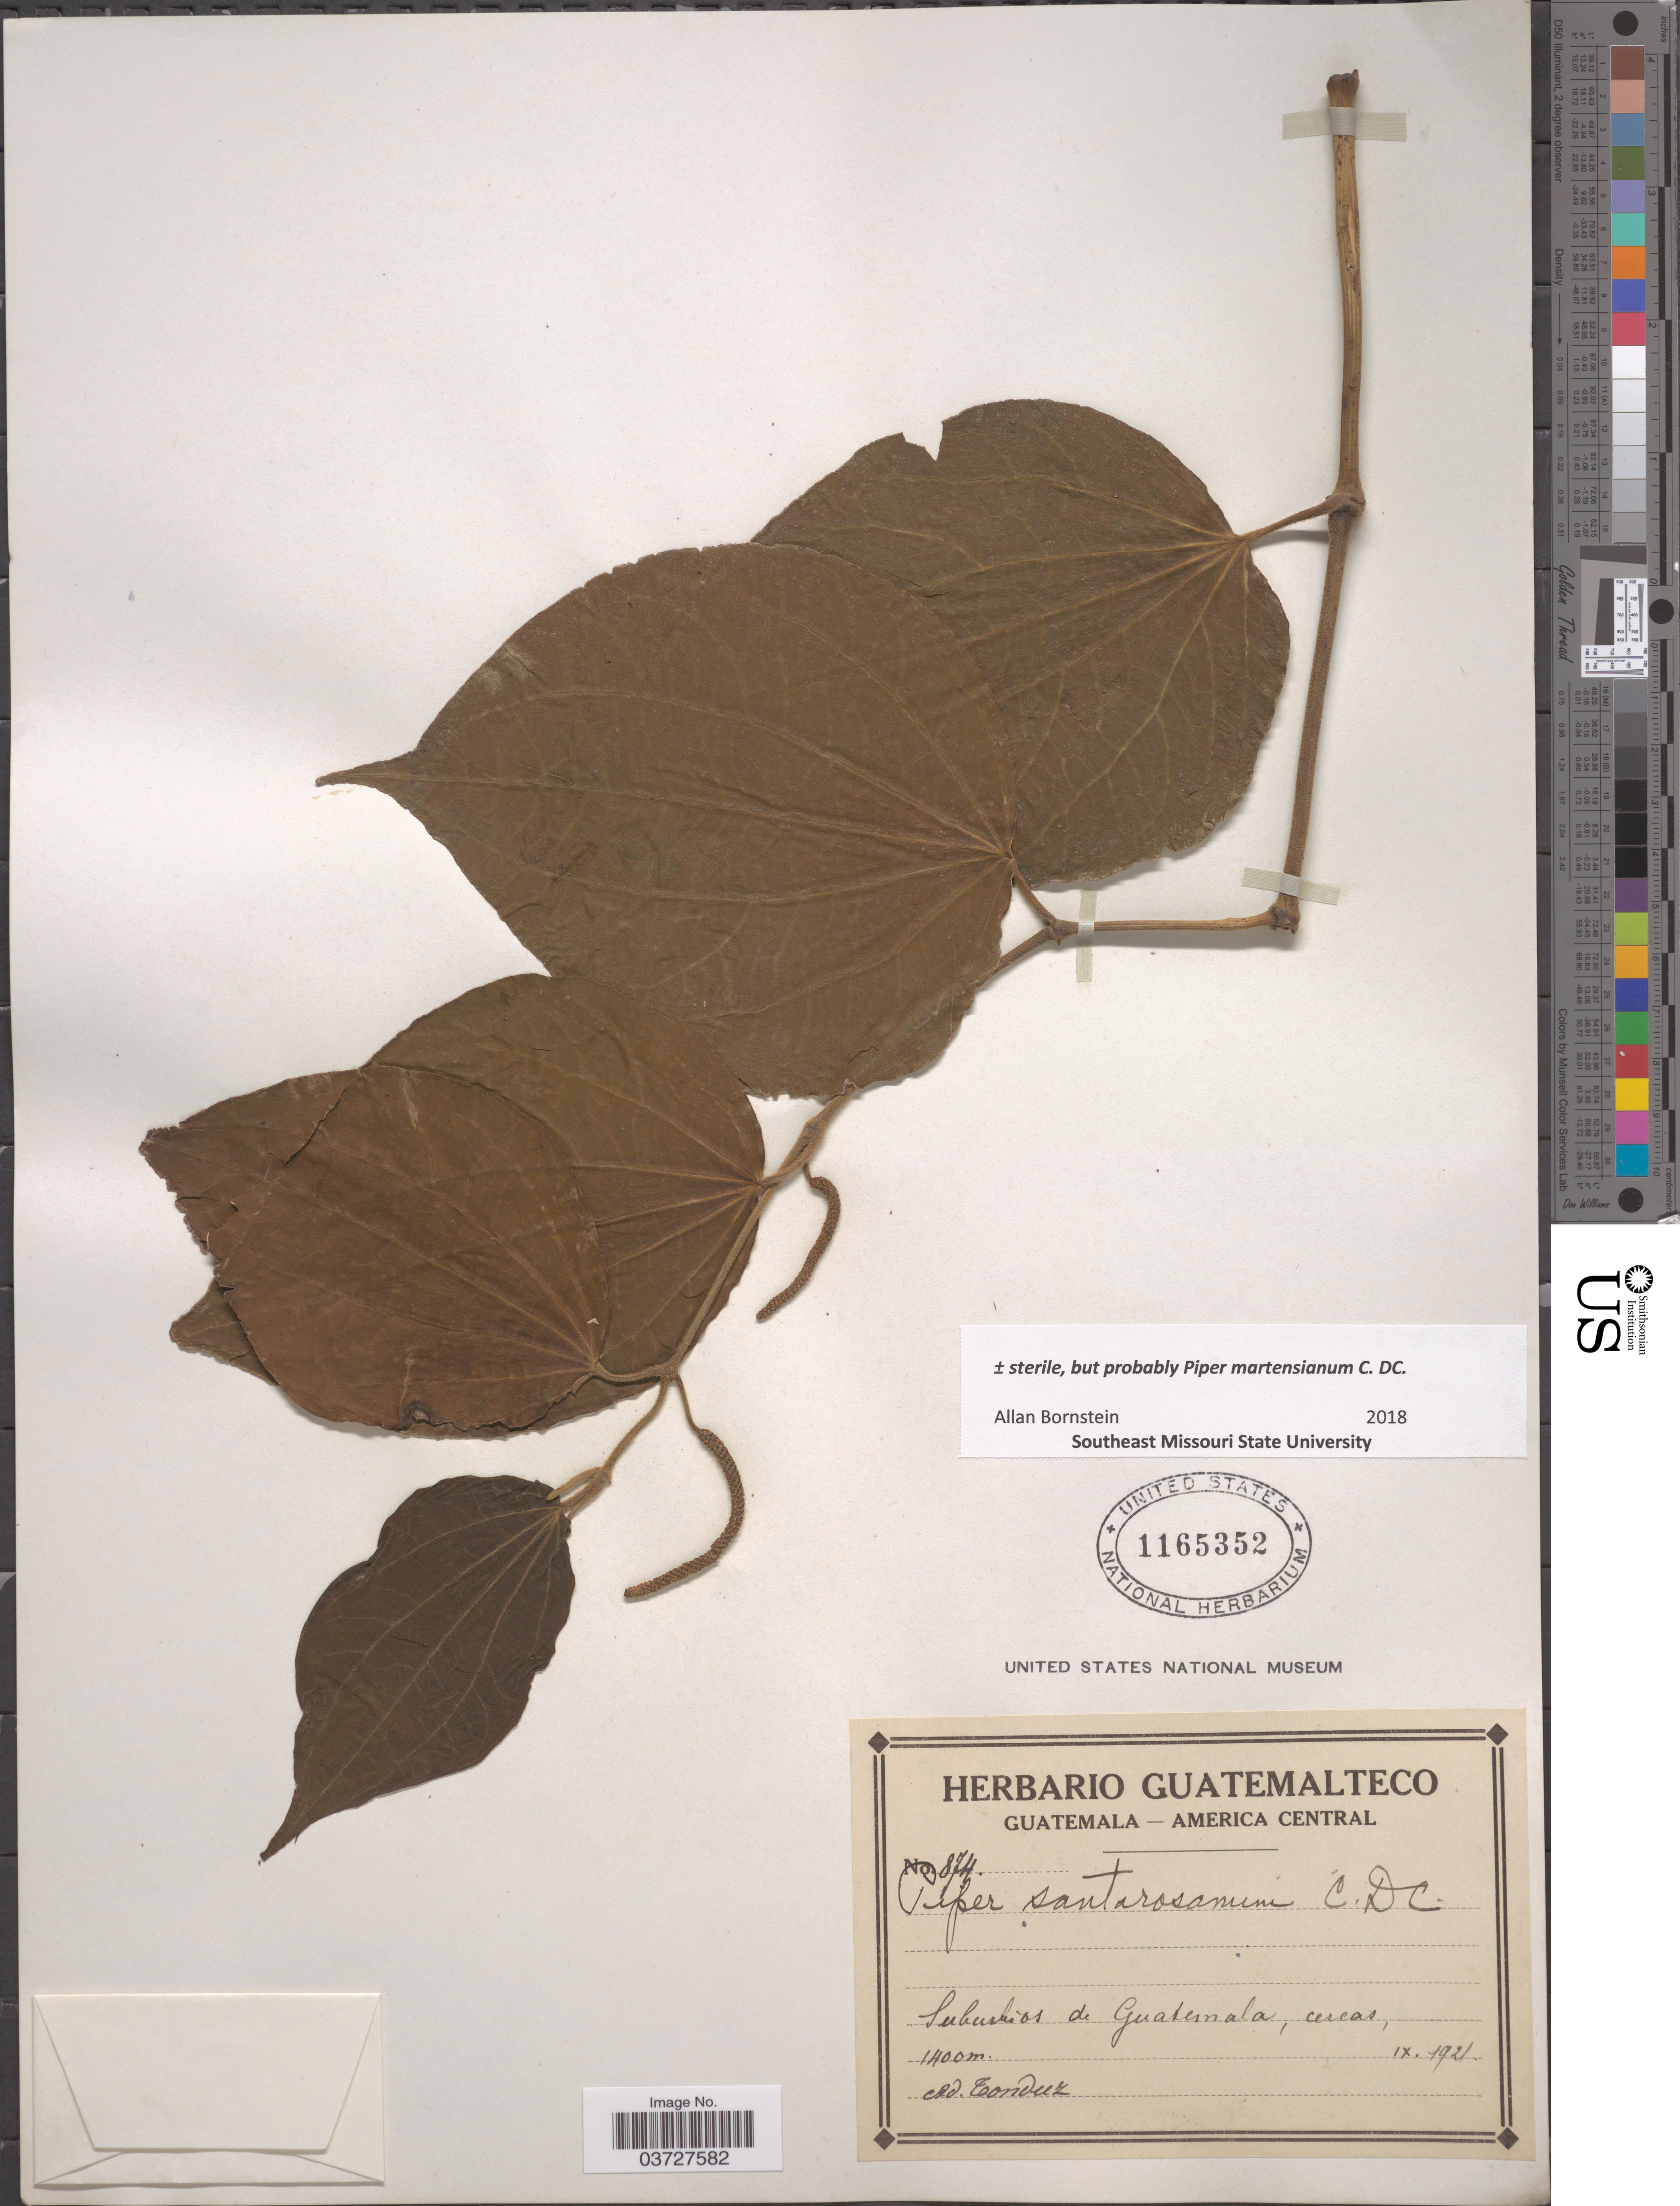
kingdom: Plantae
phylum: Tracheophyta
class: Magnoliopsida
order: Piperales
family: Piperaceae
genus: Piper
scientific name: Piper martensianum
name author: C. DC.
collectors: A. Tonduz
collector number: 874*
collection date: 1921-09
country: Guatemala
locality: Suburbios de Guatemala.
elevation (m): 1400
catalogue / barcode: US 1165352